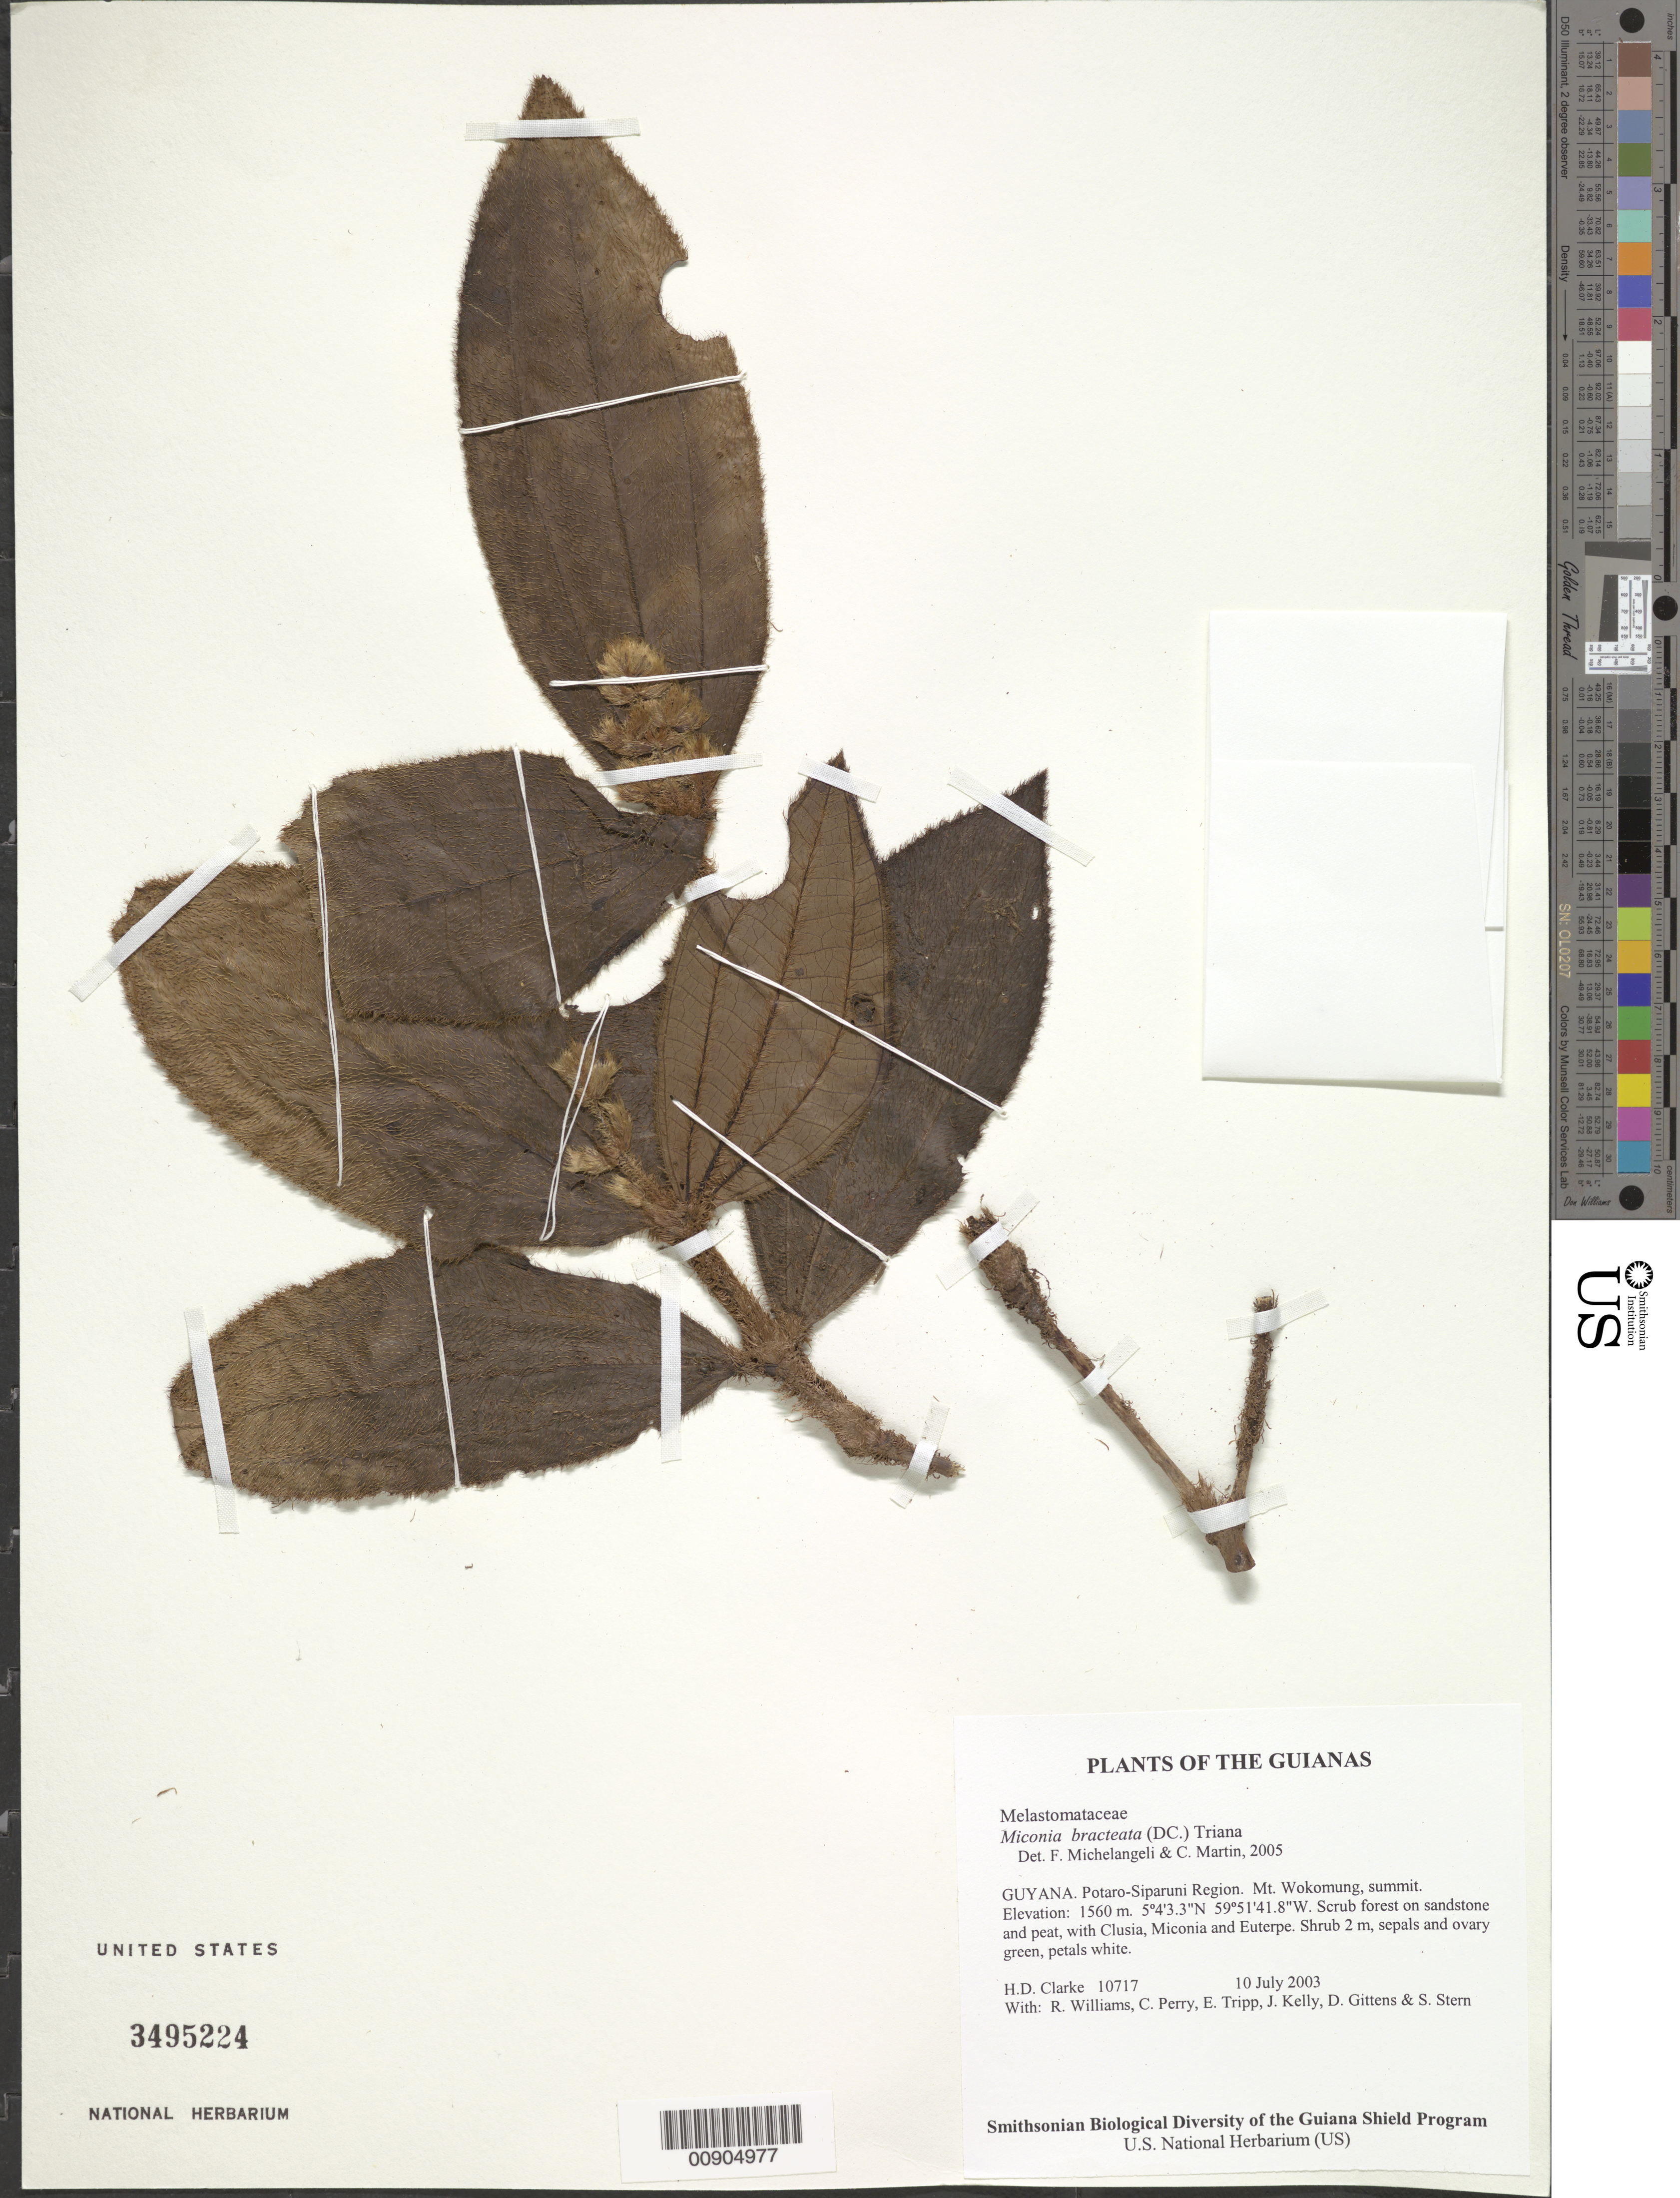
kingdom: Plantae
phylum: Tracheophyta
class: Magnoliopsida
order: Myrtales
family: Melastomataceae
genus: Miconia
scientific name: Miconia bracteata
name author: (DC.) Triana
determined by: Michelangeli, F. A.; Martin, C.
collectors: H. D. Clarke, R. Williams, C. Perry, E. Tripp, J. Kelly, D. Gittens & S. R. Stern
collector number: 10717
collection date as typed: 10 July 2003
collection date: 2003-07-10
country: Guyana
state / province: Potaro-Siparuni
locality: Mt. Wokomung, summit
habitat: Scrub forest on sandstone and peat, with Clusia, Miconia and Euterpe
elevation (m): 1560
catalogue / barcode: US 3495224